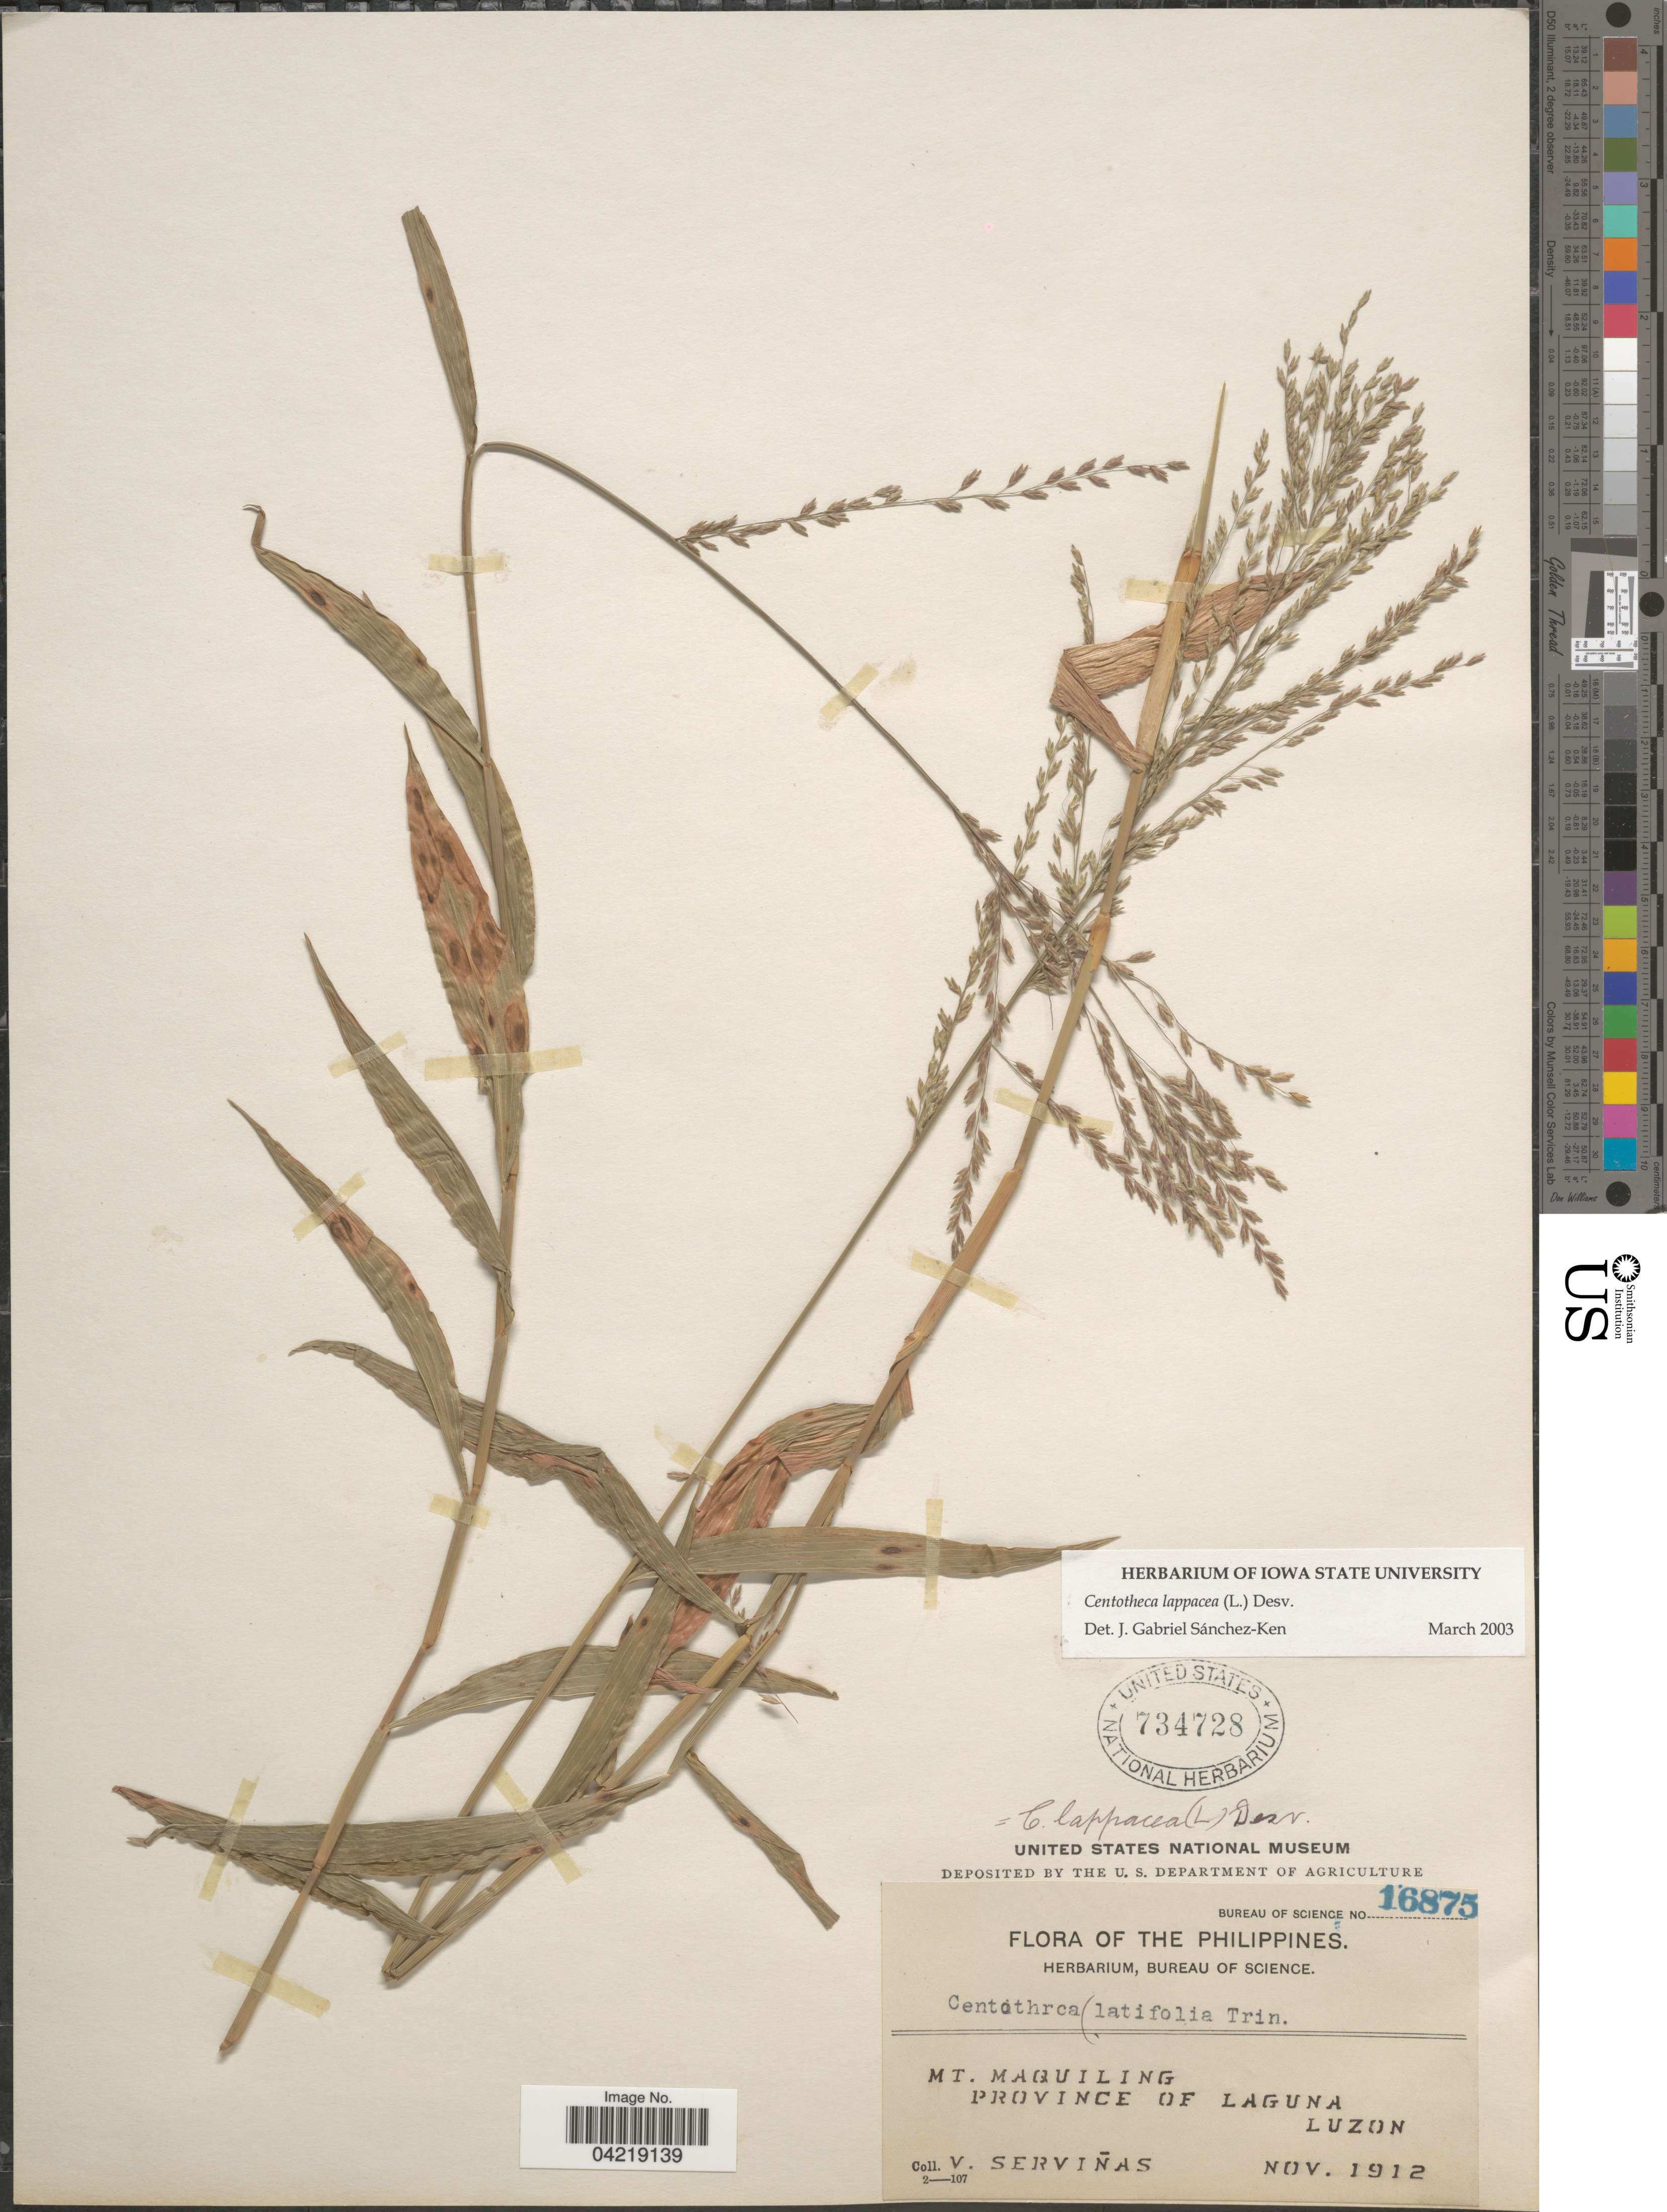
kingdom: Plantae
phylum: Tracheophyta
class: Liliopsida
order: Poales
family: Poaceae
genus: Centotheca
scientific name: Centotheca lappacea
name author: (L.) Desv.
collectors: V. Servinas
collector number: Bureau of Science 16875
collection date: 1912-11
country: Philippines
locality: Mt. Maquiling. Province of Laguna, Luzon.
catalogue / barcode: US 734728